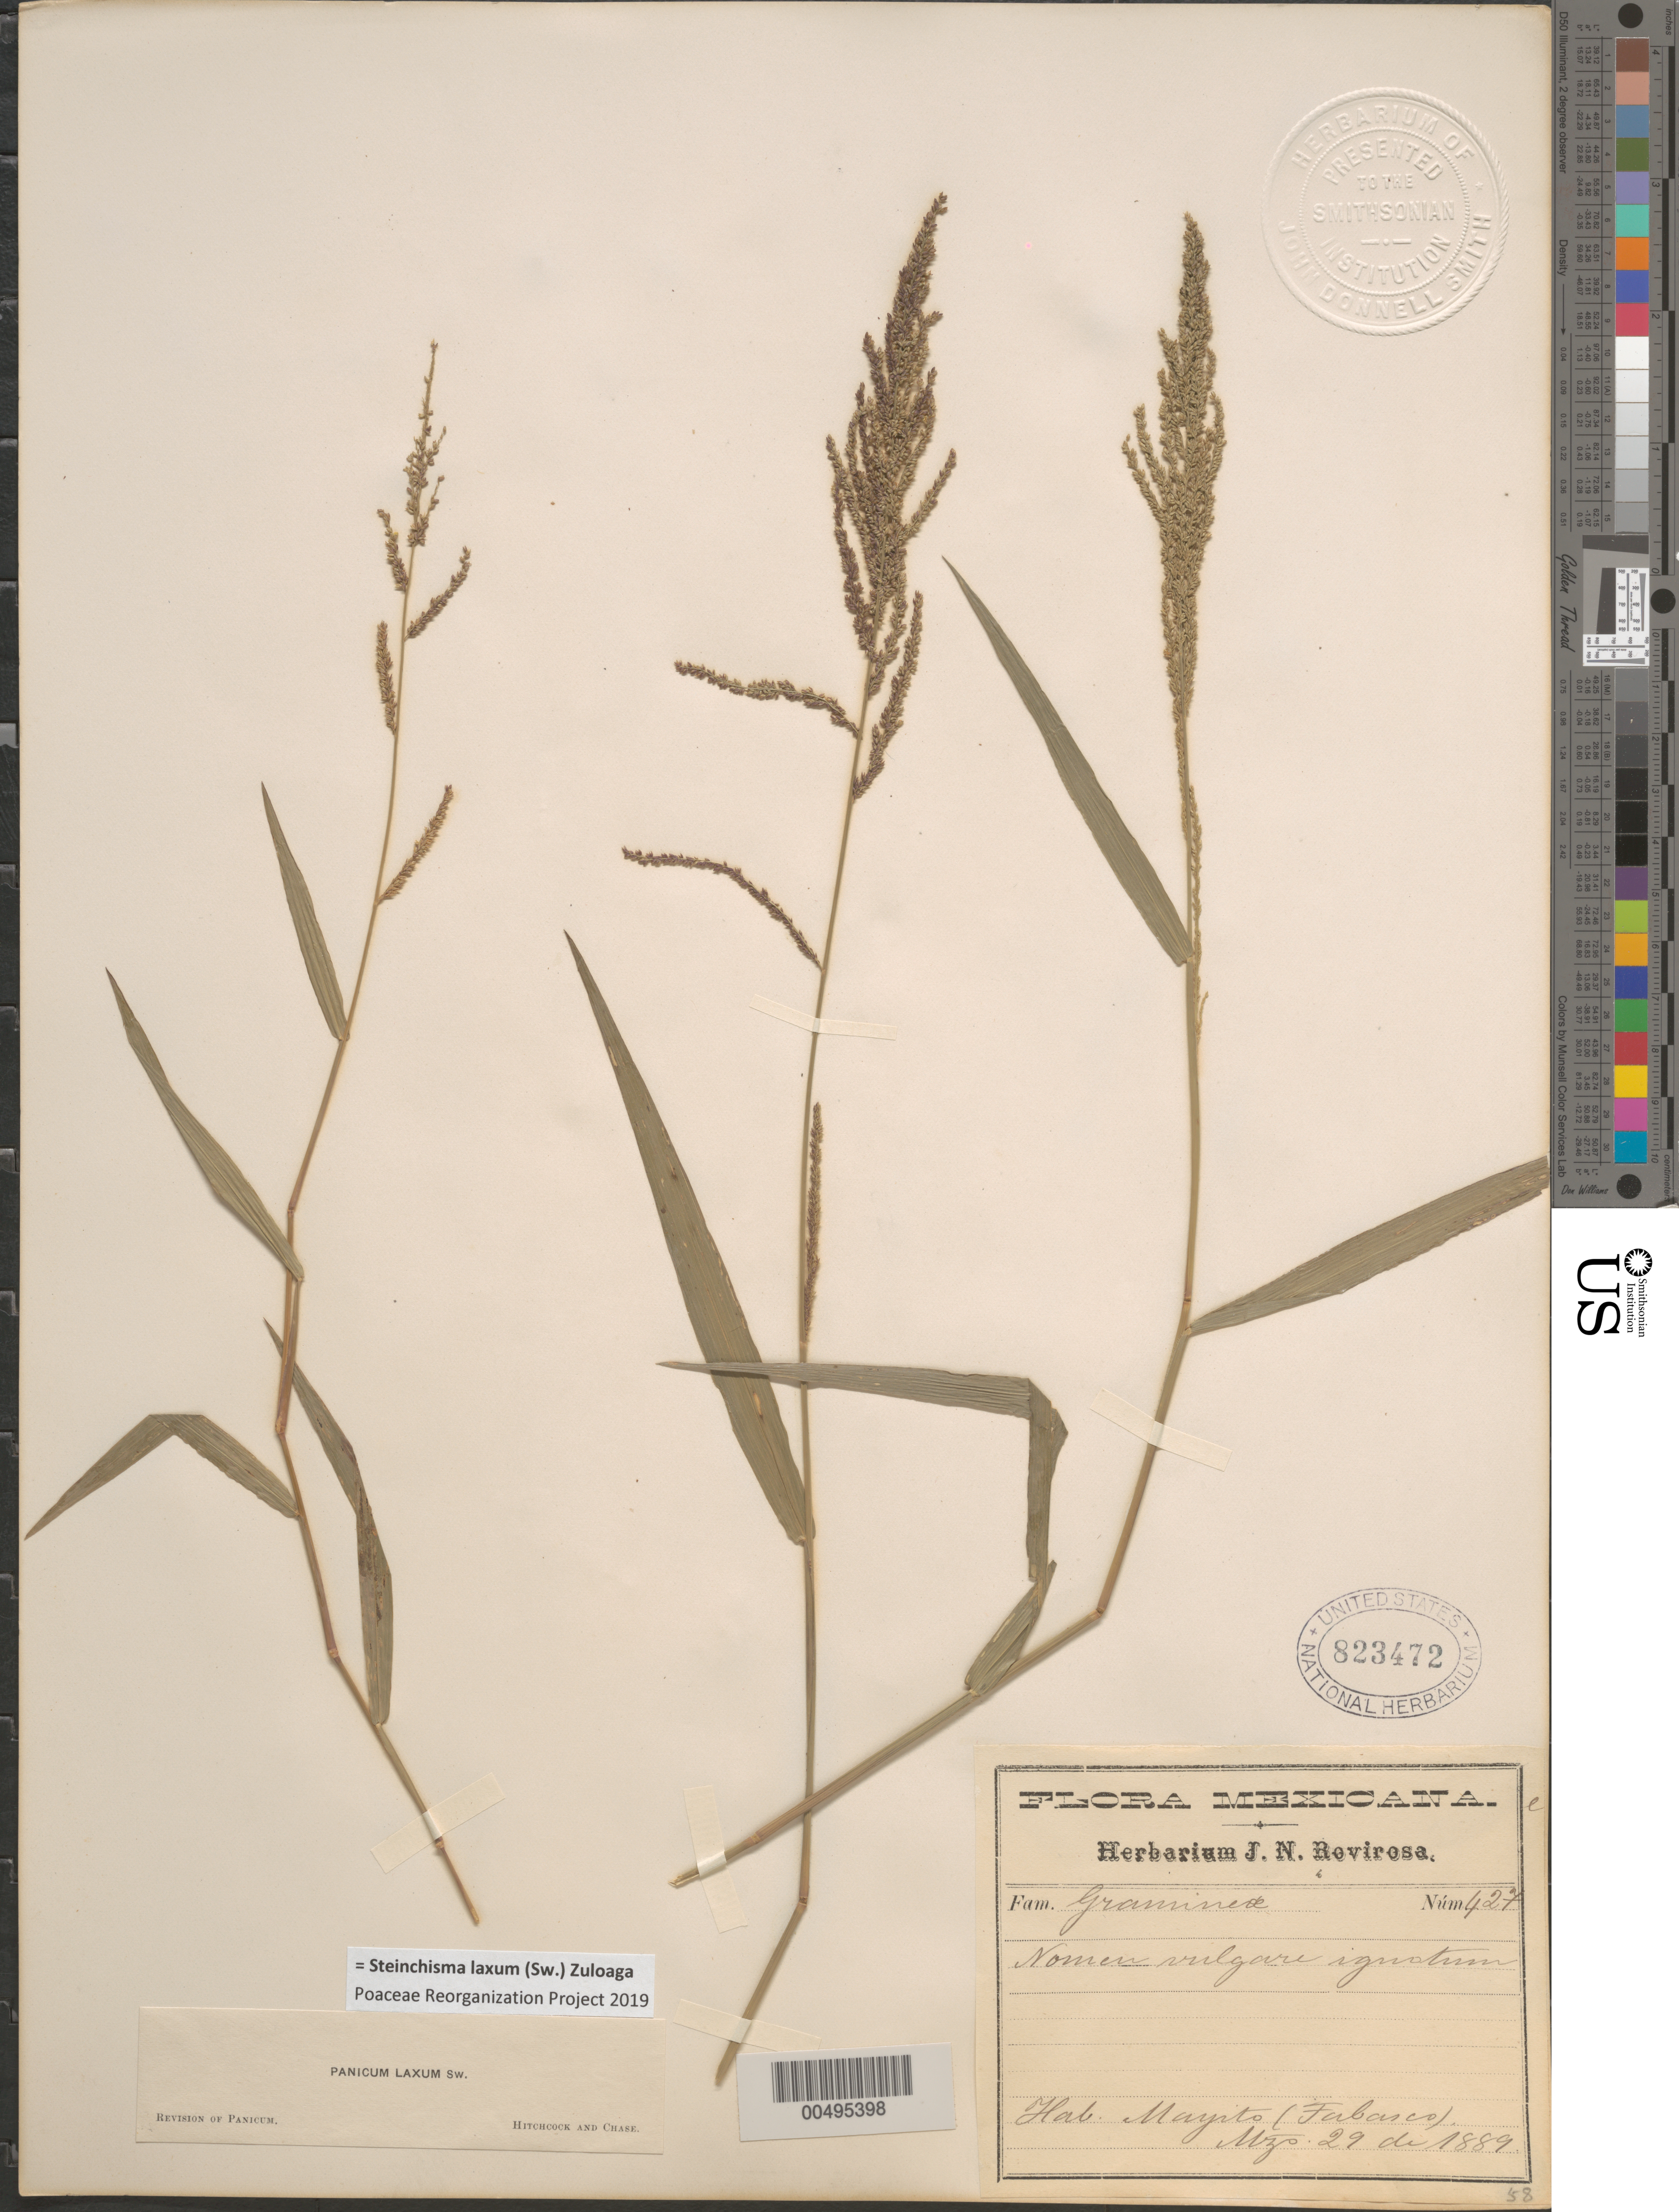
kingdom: Plantae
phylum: Tracheophyta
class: Liliopsida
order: Poales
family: Poaceae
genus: Panicum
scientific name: Panicum laxum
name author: Sw.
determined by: Hitchcock, A. S.; Chase, [M.] A.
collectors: J. N. Rovirosa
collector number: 427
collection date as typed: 29 Mar 1889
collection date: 1889-03-29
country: Mexico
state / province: Tabasco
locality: Mayito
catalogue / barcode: US 823472